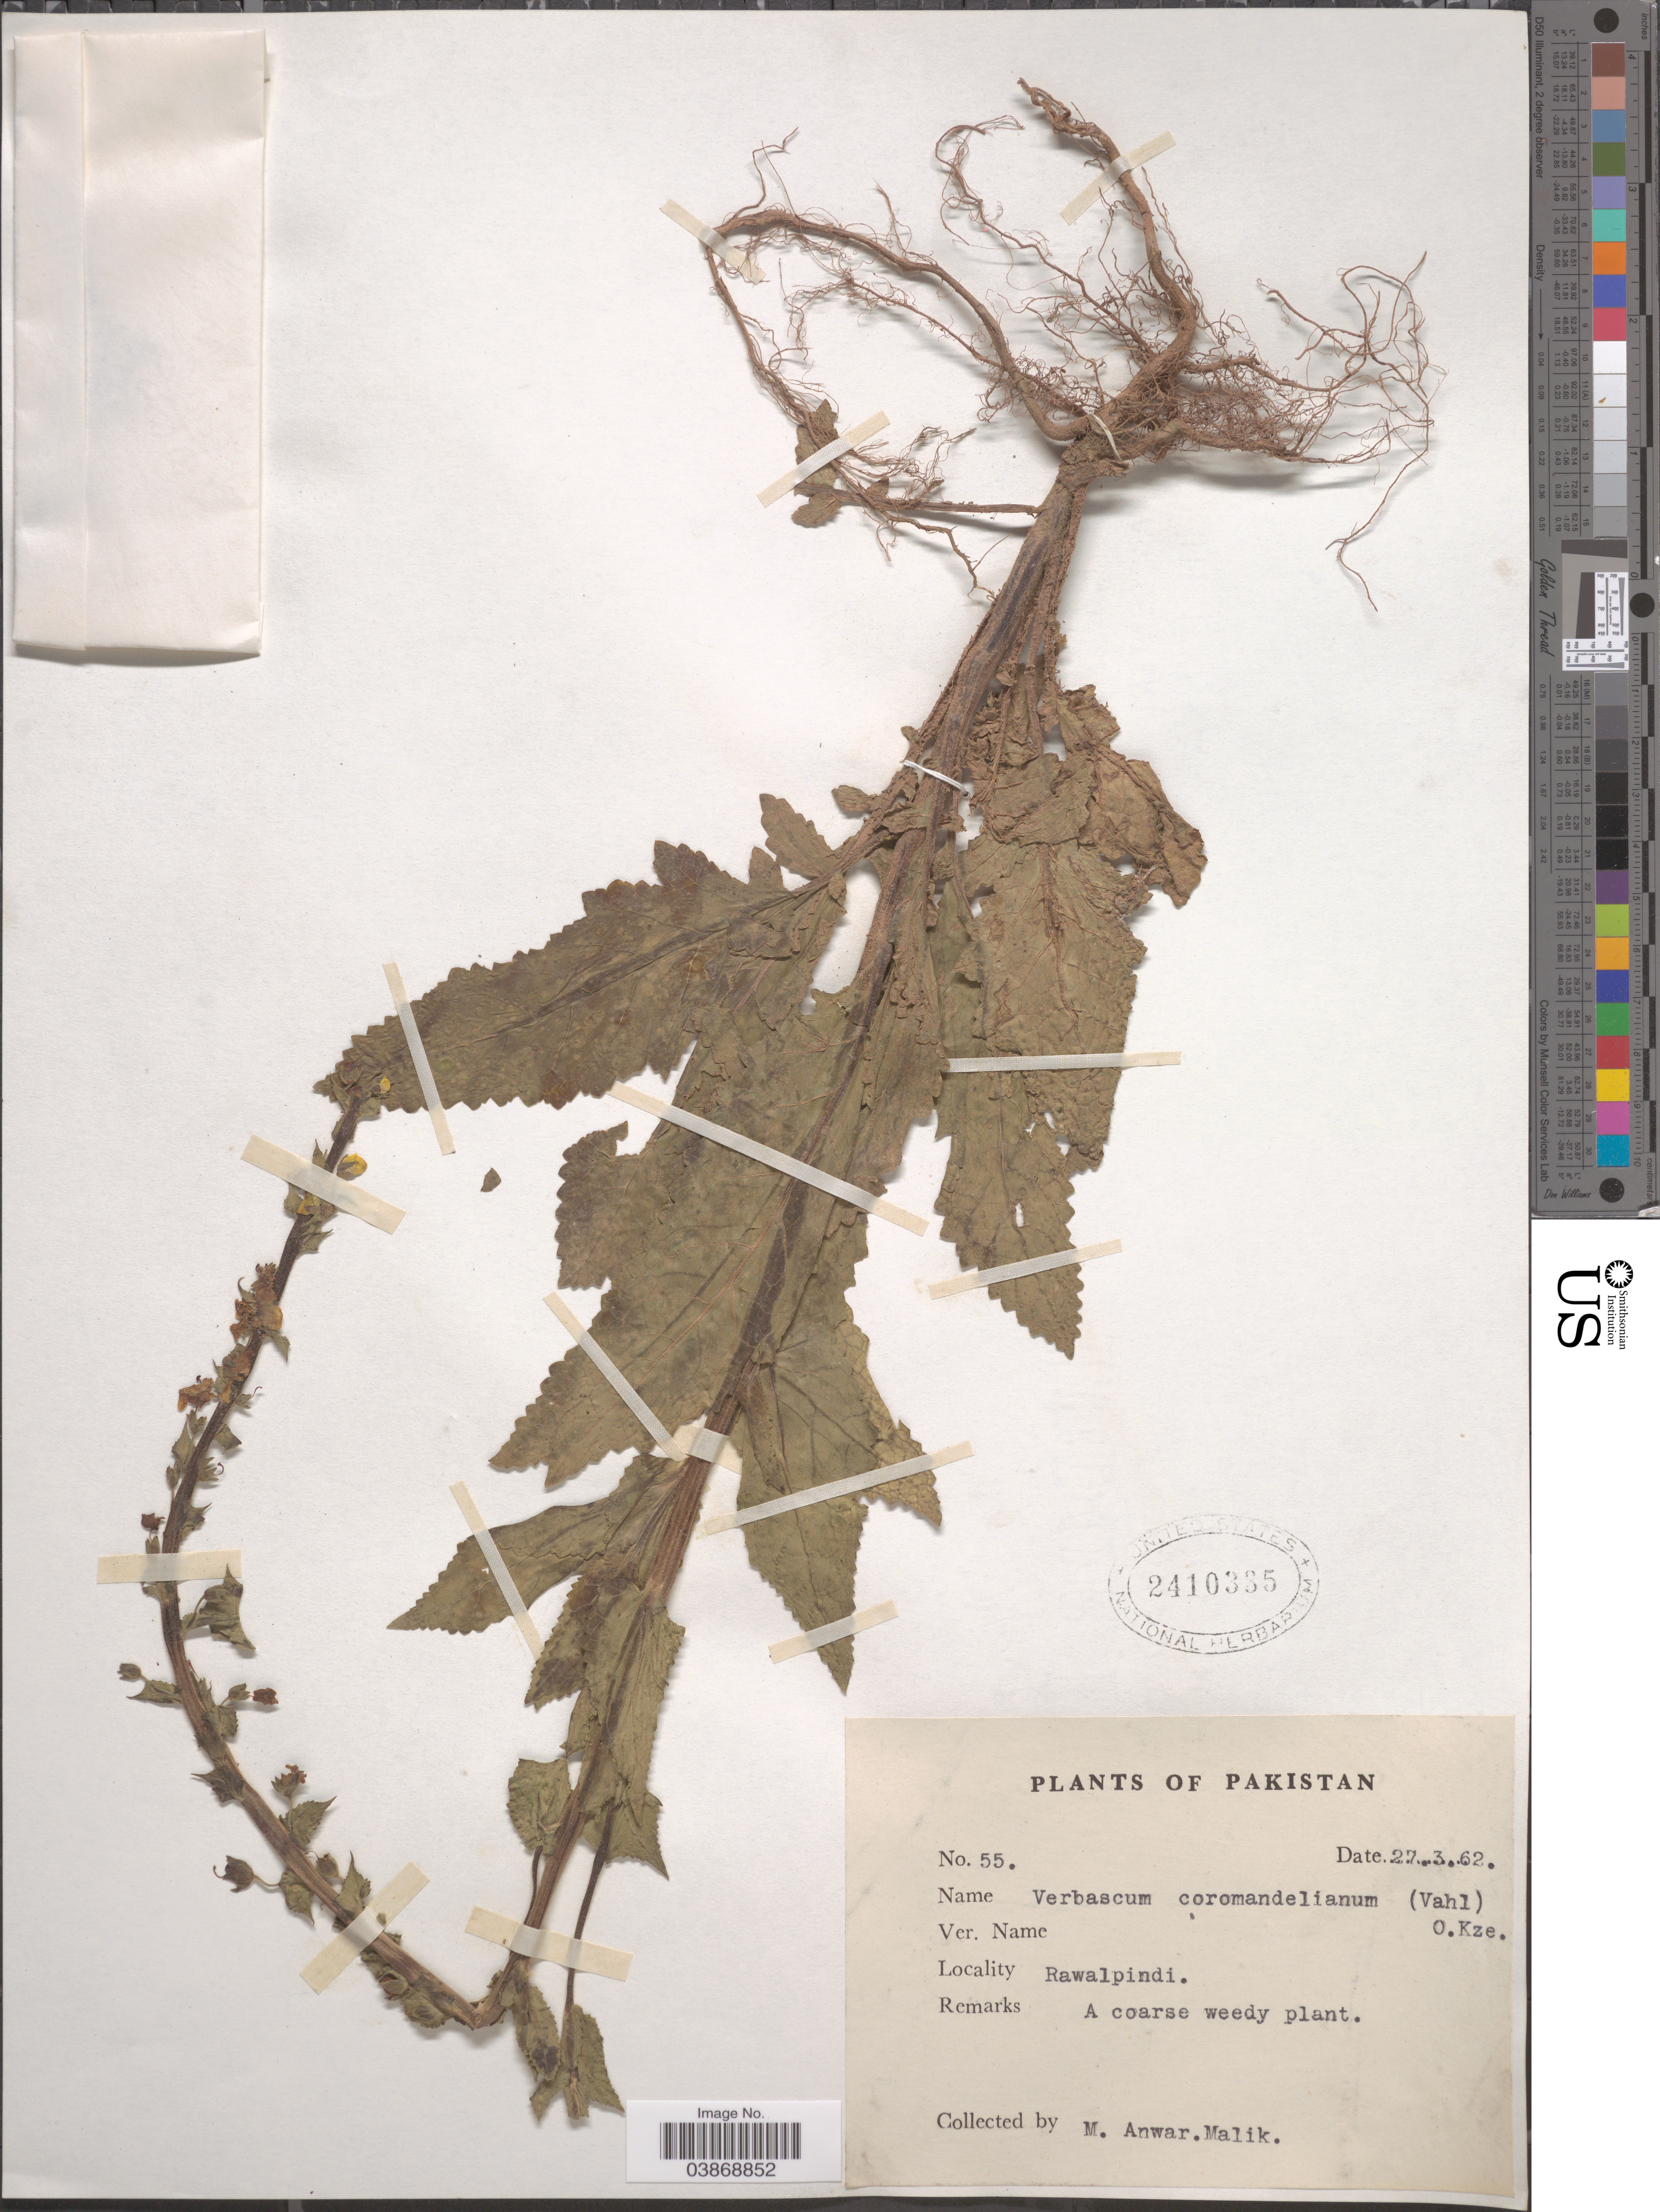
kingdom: Plantae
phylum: Tracheophyta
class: Magnoliopsida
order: Lamiales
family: Scrophulariaceae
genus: Verbascum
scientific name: Verbascum coromandelianum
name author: (Vahl) Kuntze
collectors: M. Anwar & Malik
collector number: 55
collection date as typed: Transcribed d/m/y: 27/3/62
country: Pakistan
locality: Rawalpindi.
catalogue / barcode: US 2410335